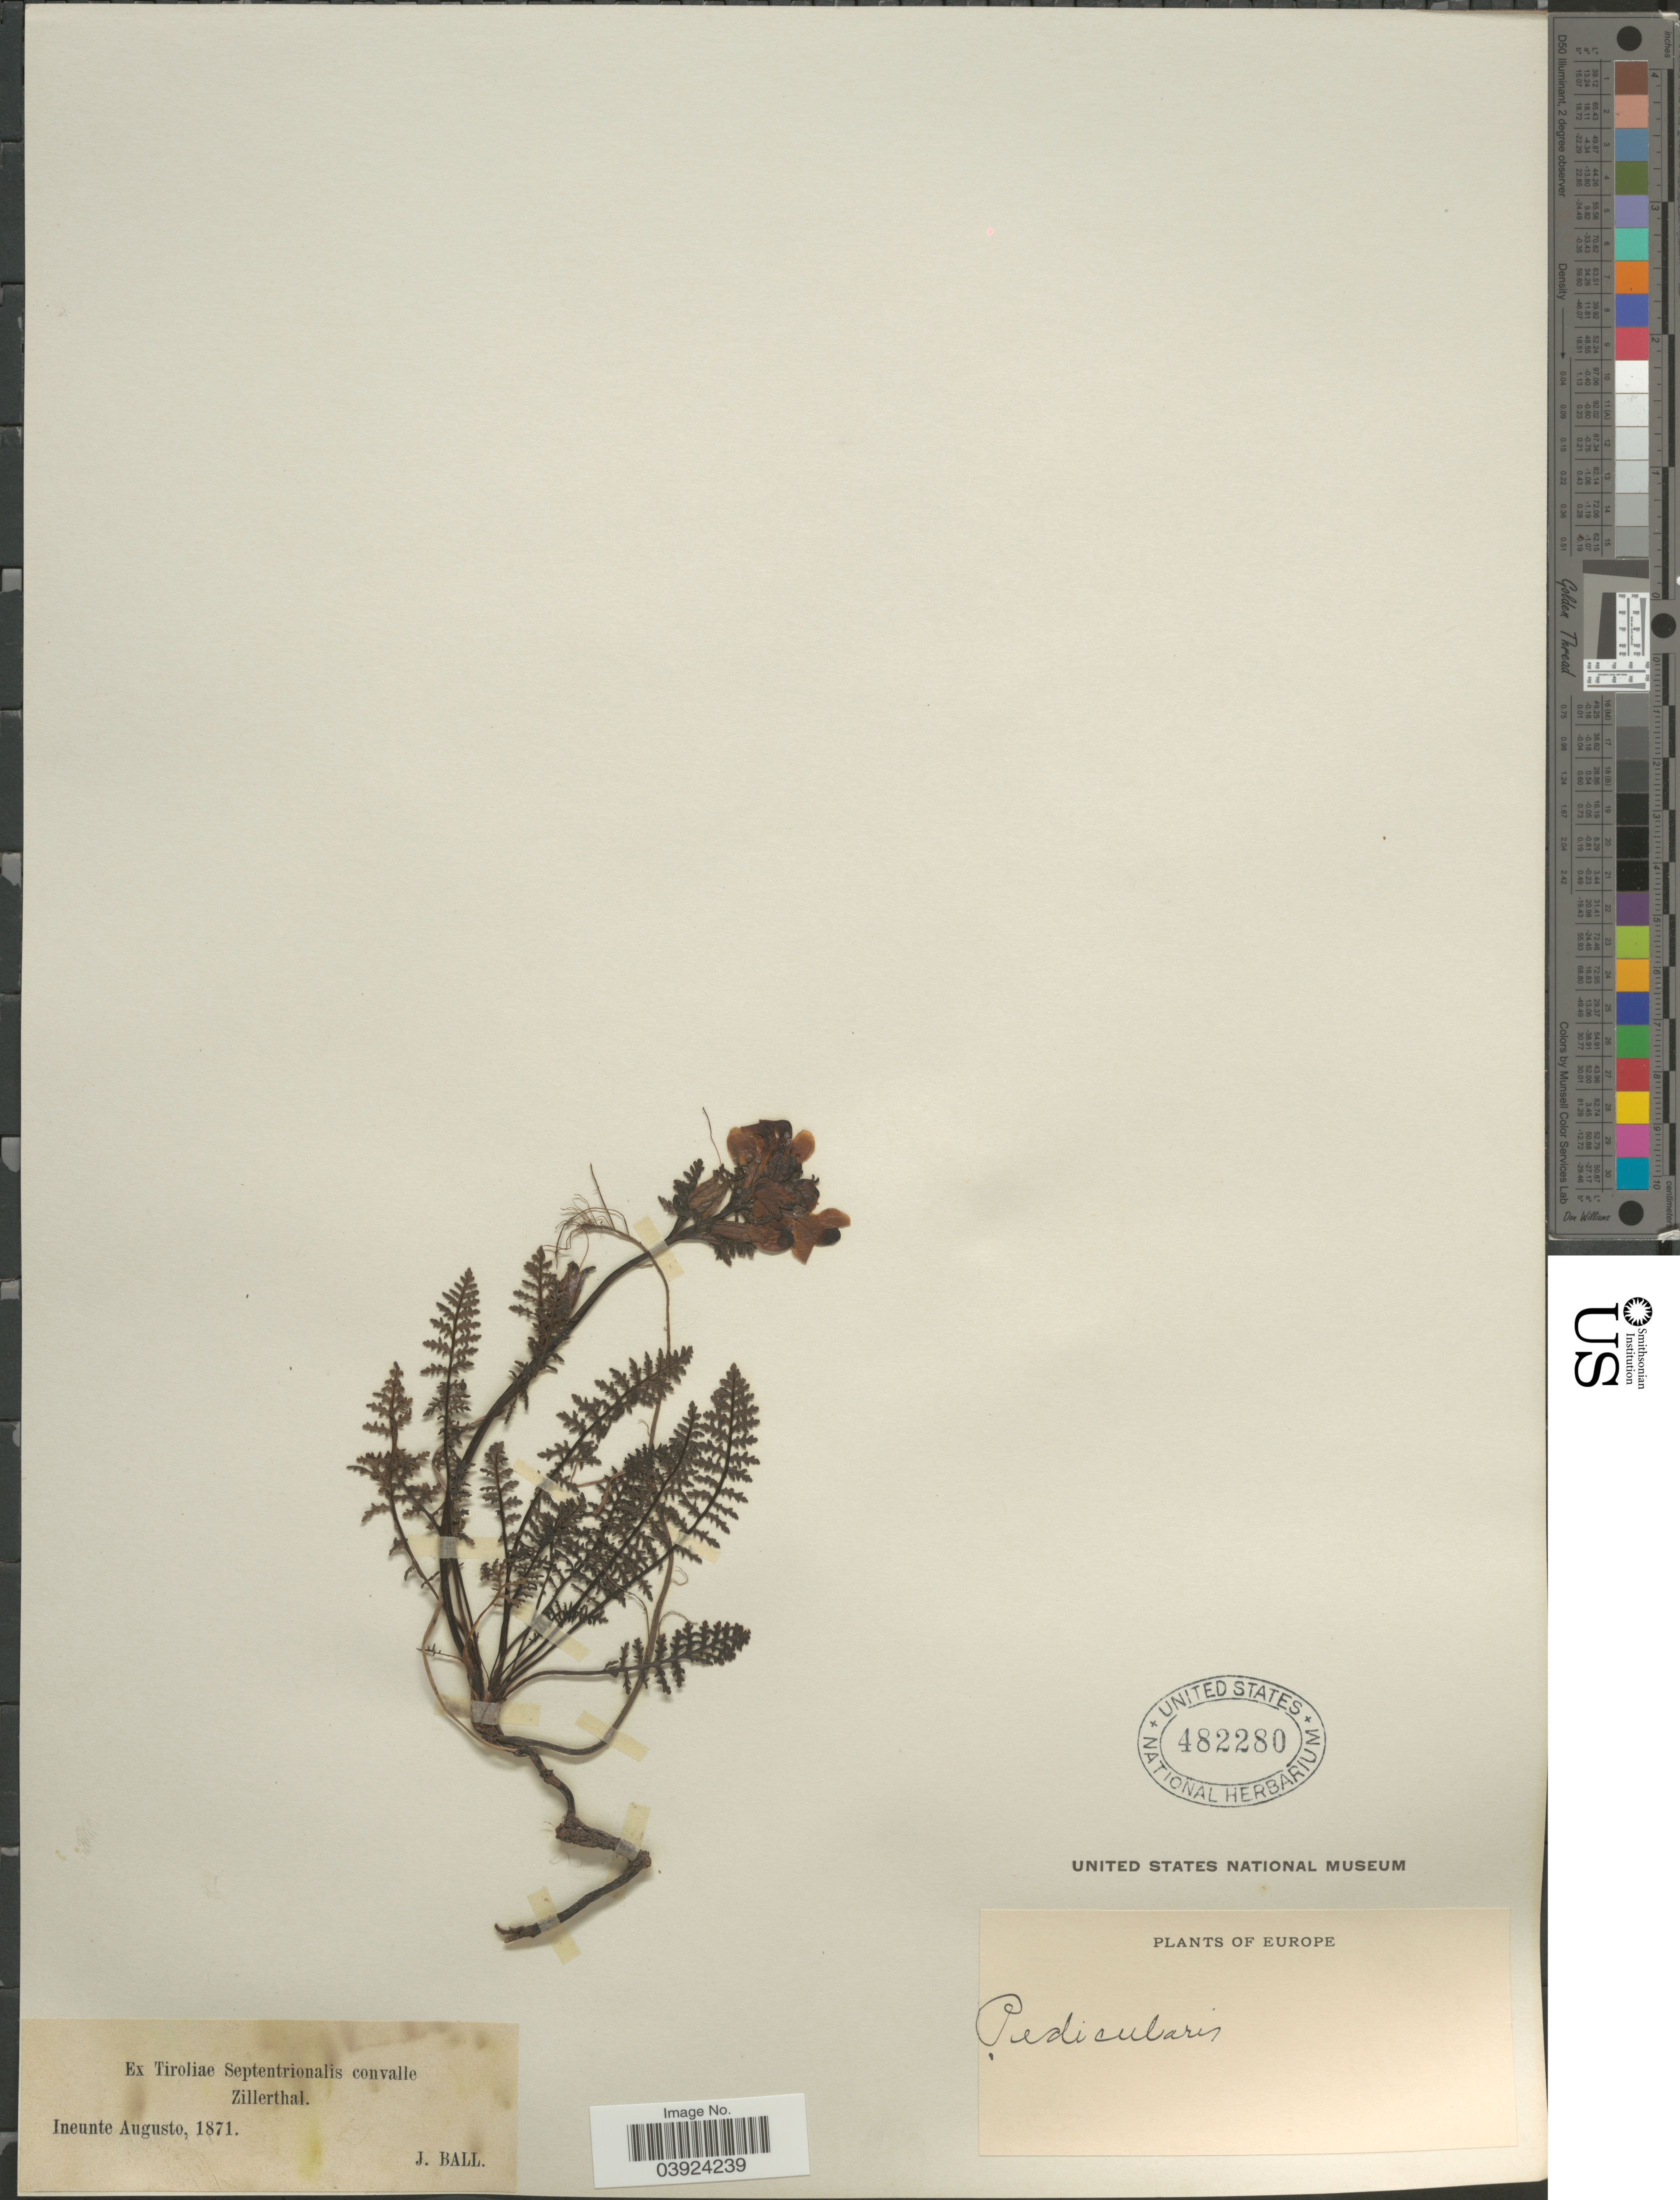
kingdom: Plantae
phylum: Tracheophyta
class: Magnoliopsida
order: Lamiales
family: Orobanchaceae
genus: Pedicularis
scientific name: Pedicularis sp.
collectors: J. Ball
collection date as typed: Ineunte Augusto, 1871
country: Austria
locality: Ex Tiroliæ Septentrionalis convalle Zillerthal. Europe.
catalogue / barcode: US 482280